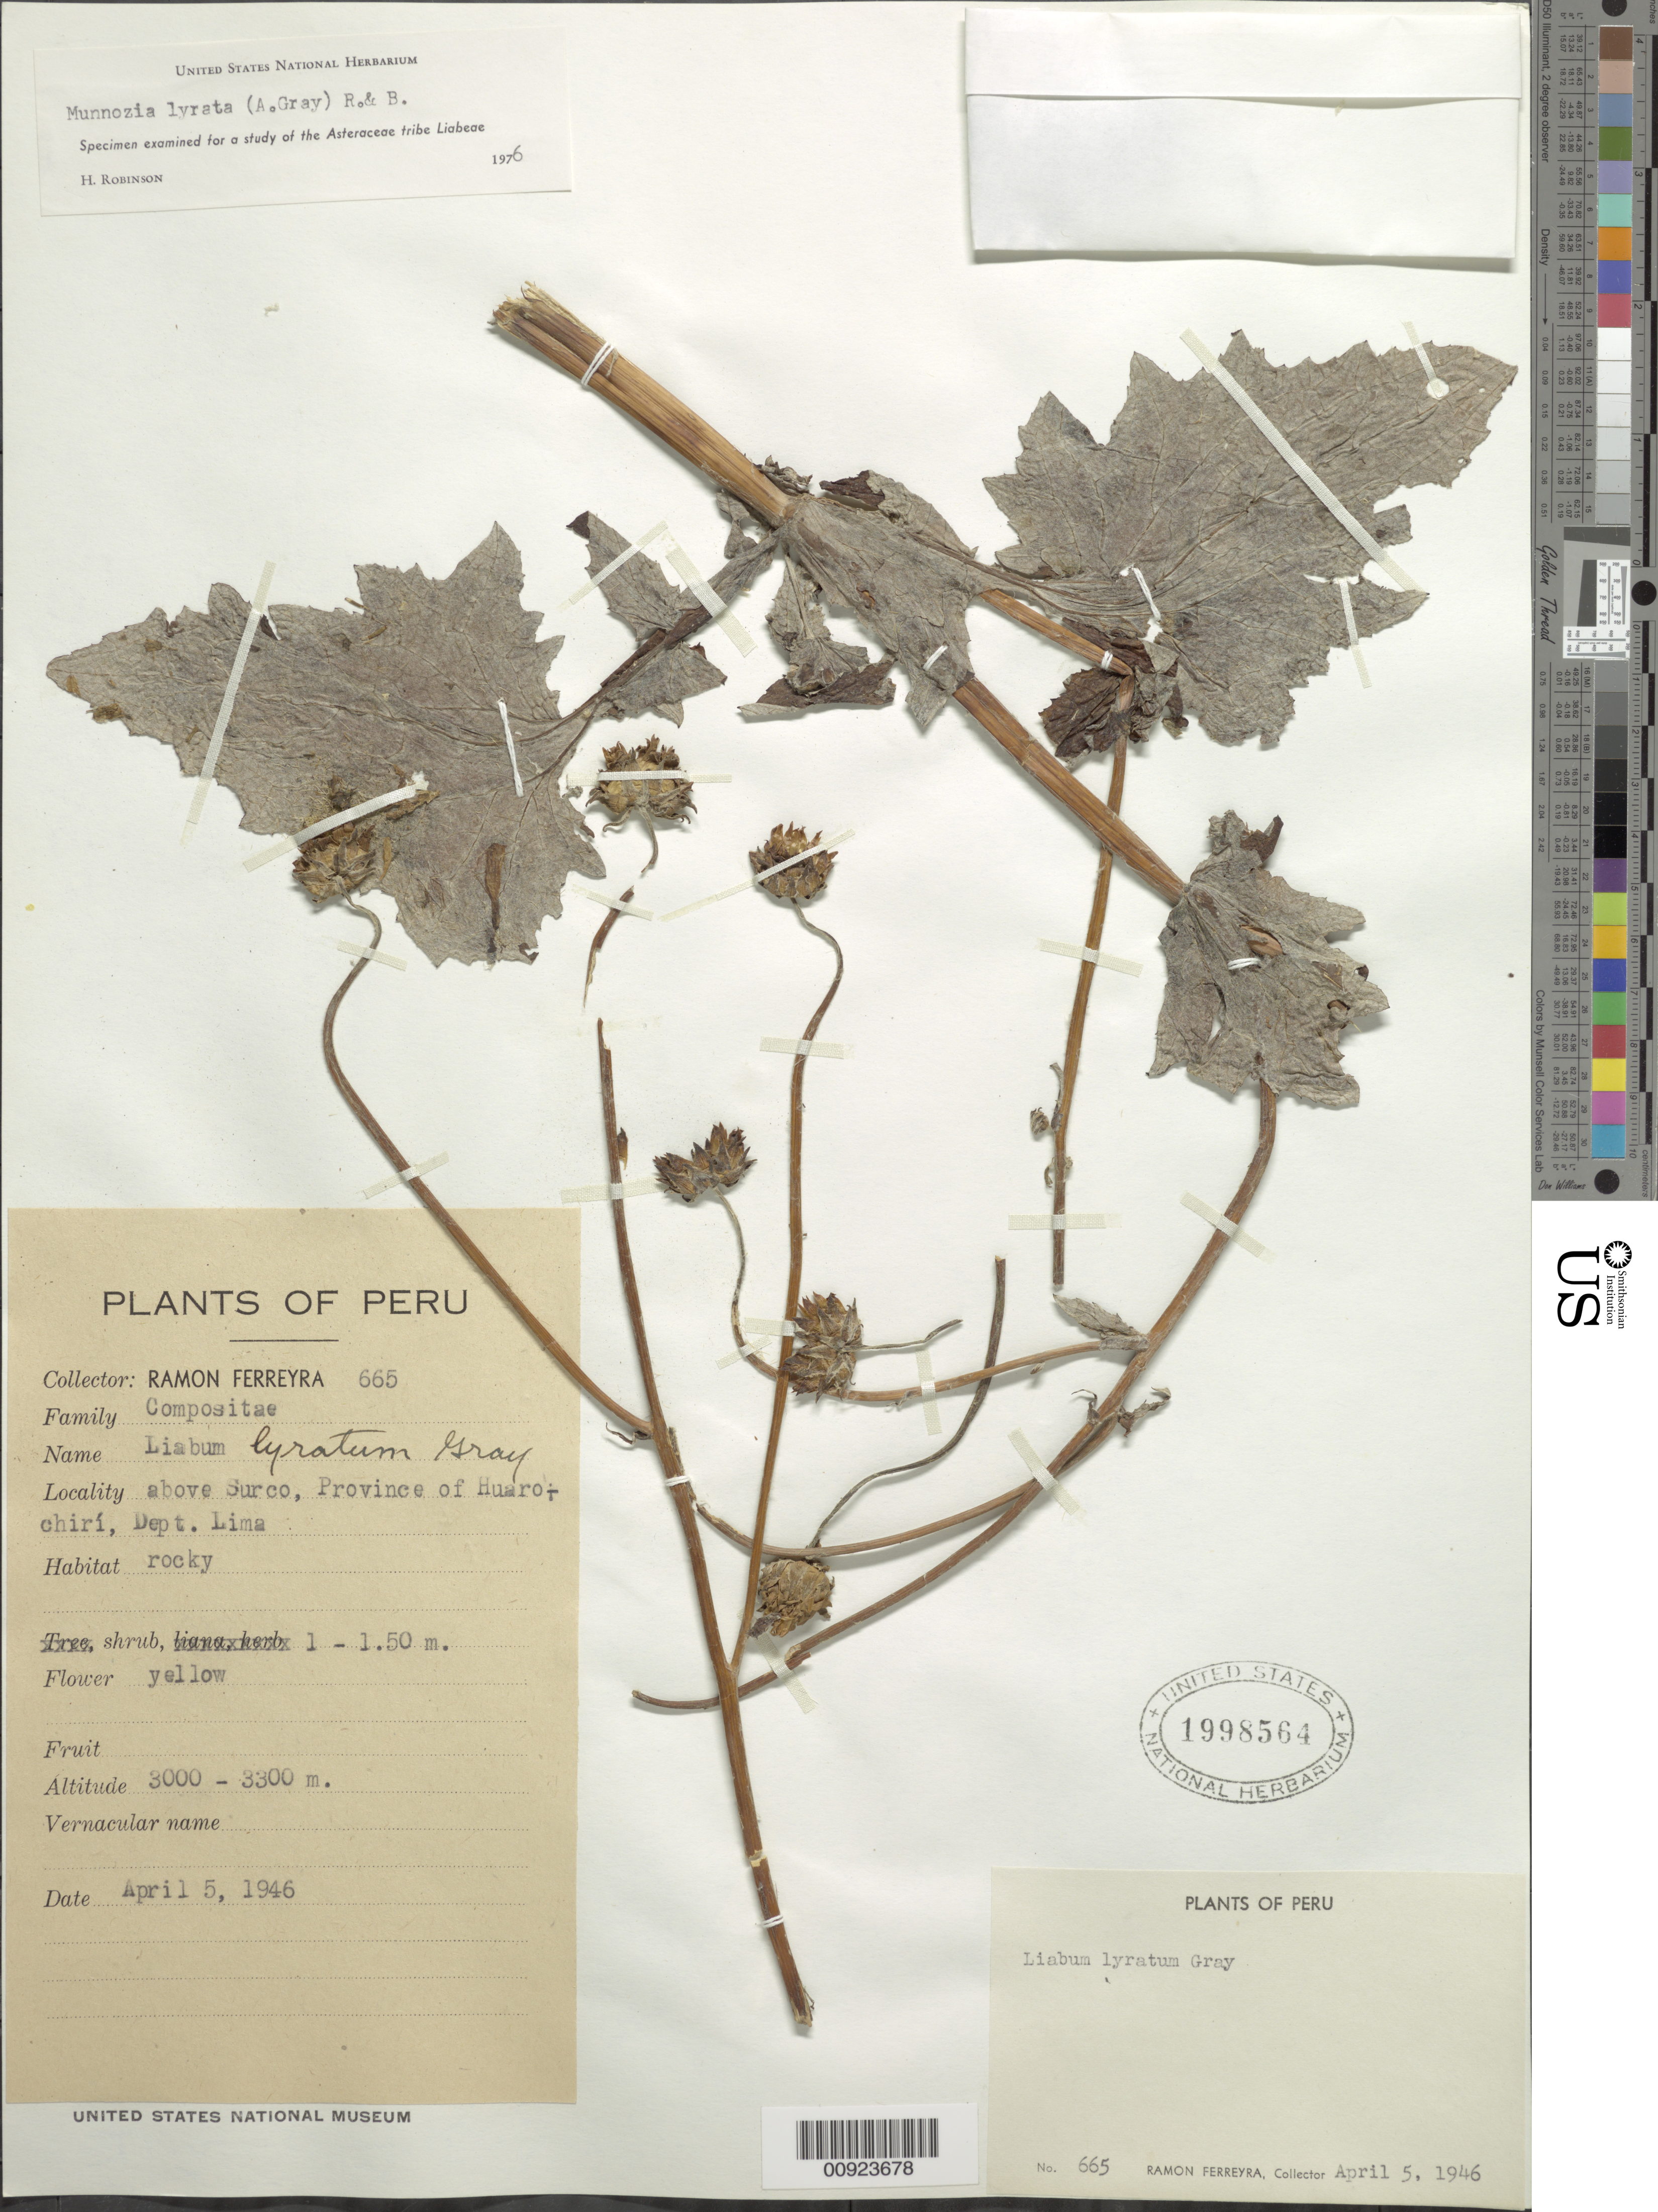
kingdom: Plantae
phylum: Tracheophyta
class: Magnoliopsida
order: Asterales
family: Asteraceae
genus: Munnozia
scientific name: Munnozia lyrata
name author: (A. Gray) H. Rob. & Brettell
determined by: Robinson, Harold E., (US)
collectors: R. A. Ferreyra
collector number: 665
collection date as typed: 5 April 1946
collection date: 1946-04-05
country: Peru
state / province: Lima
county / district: Huarochirí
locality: Surco, above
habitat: Rocky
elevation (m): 3000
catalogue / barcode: US 1998564